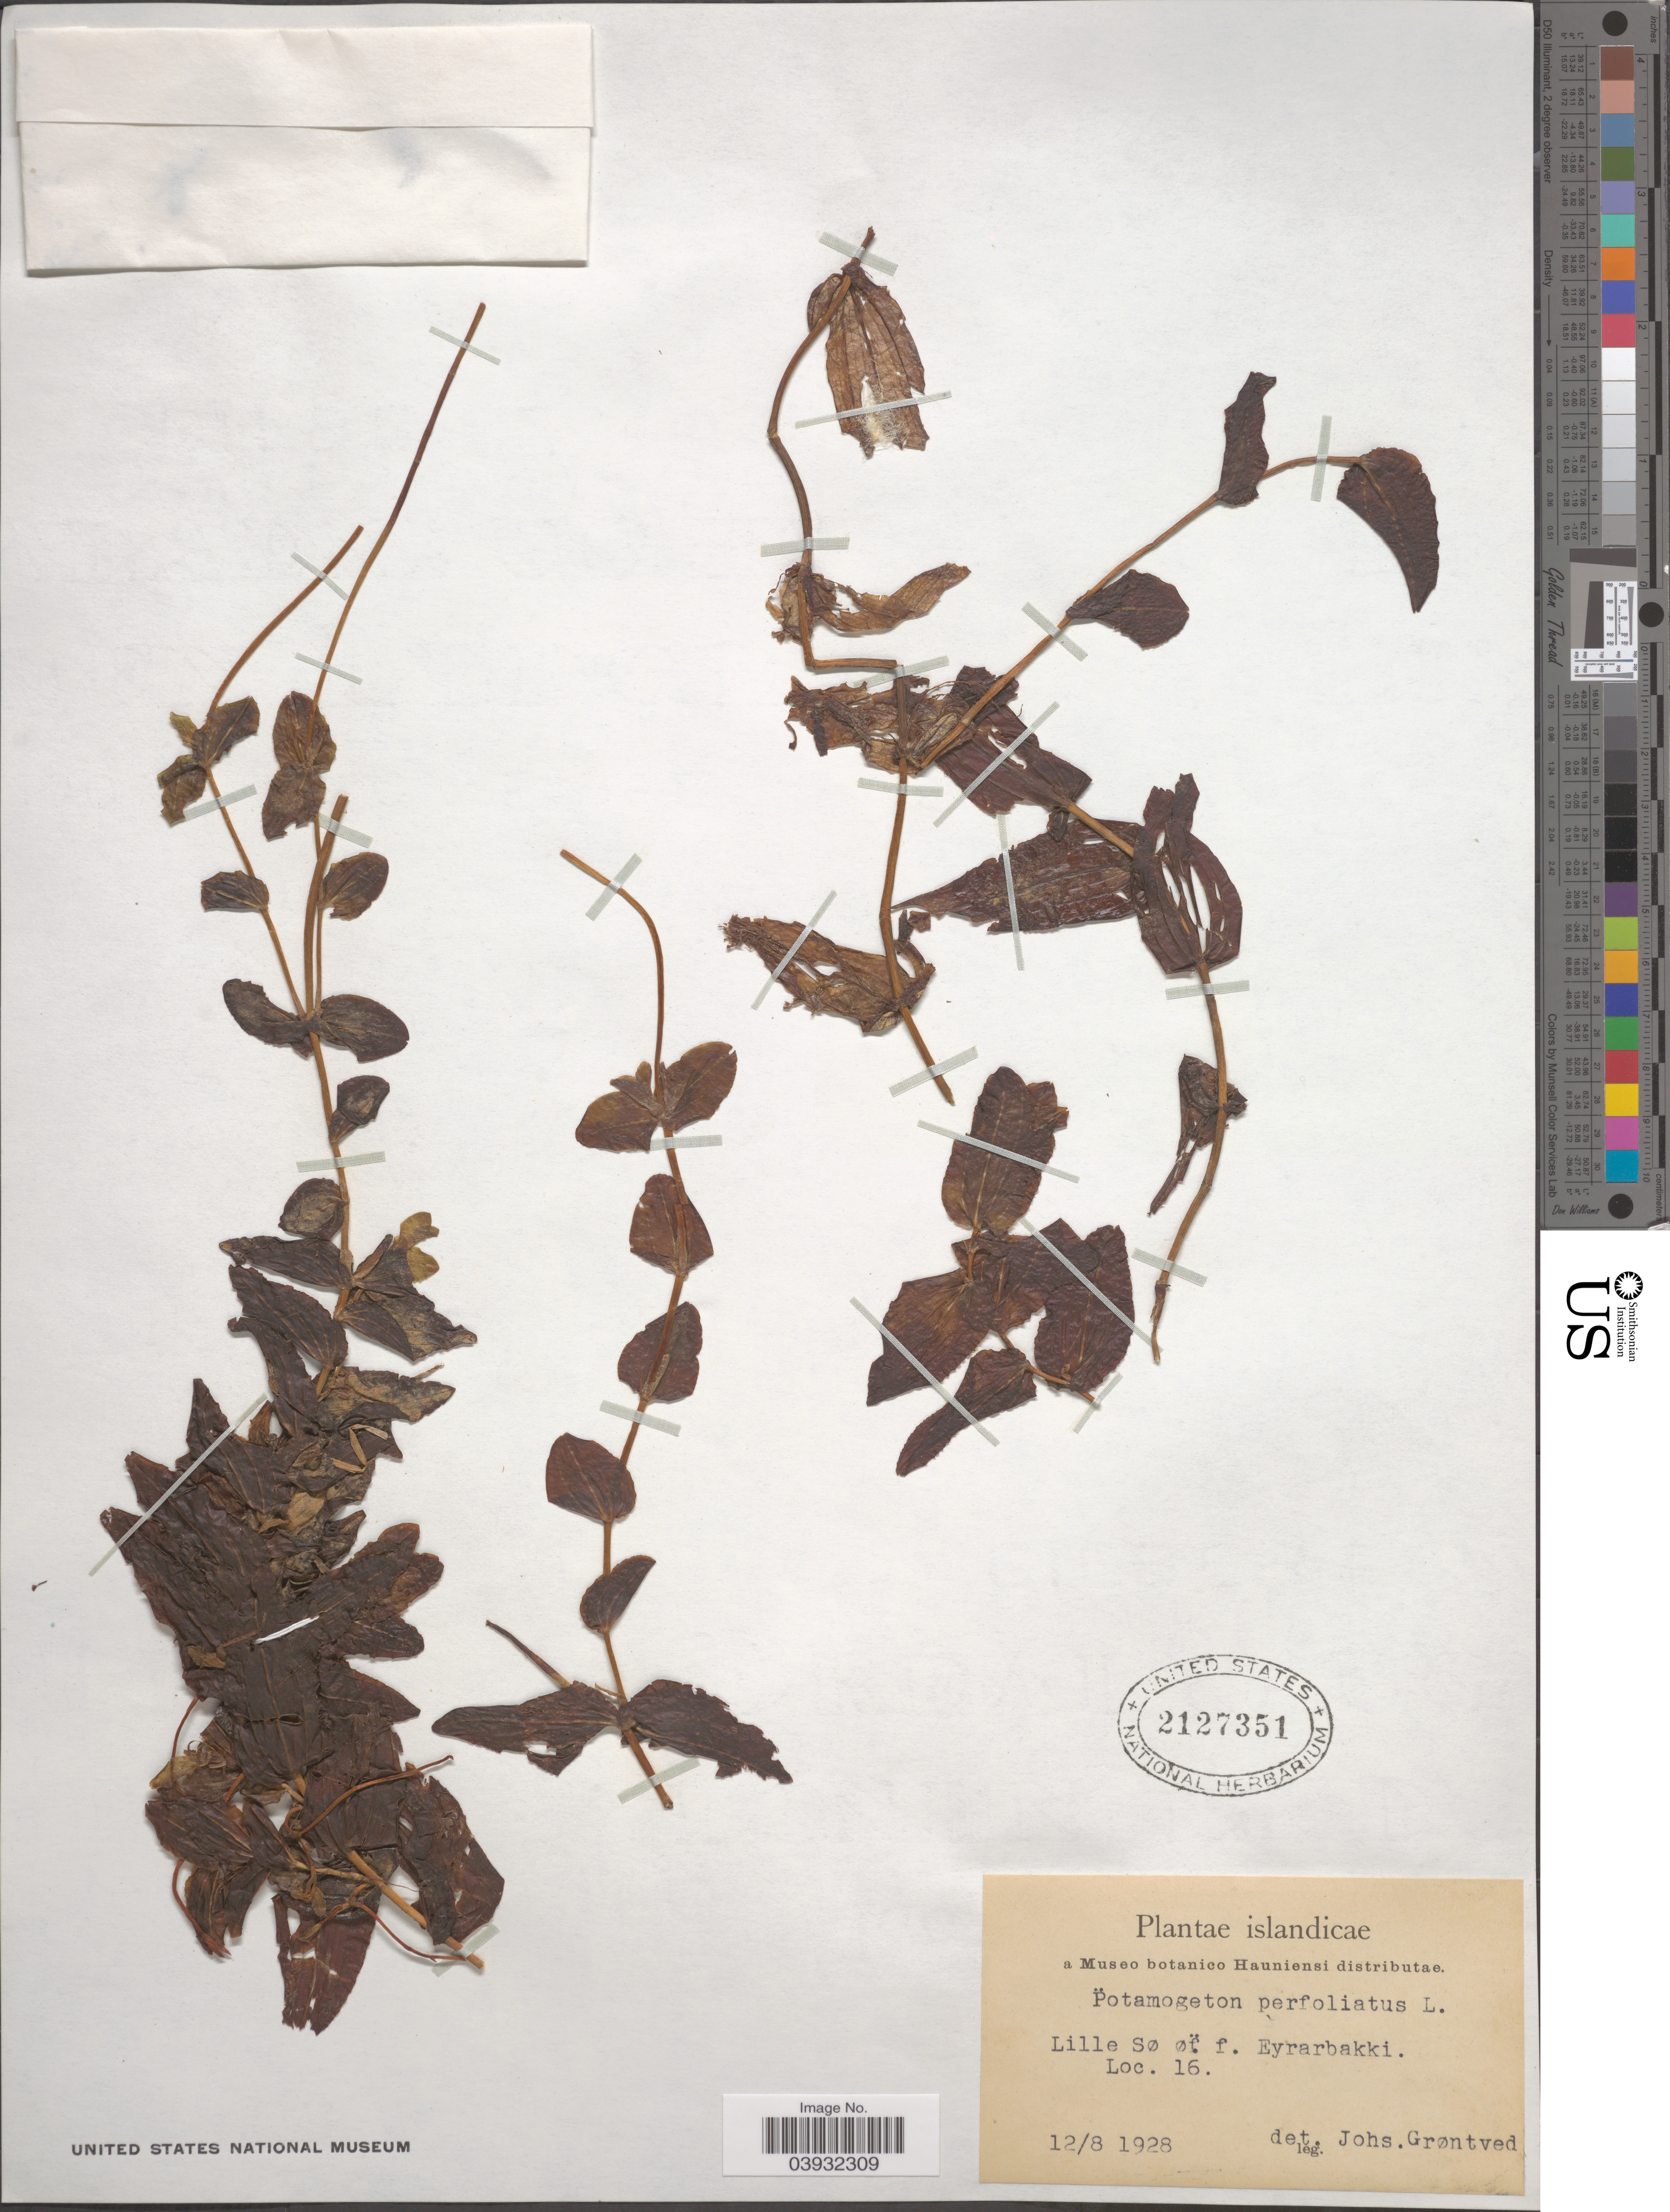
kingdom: Plantae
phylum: Tracheophyta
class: Liliopsida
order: Alismatales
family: Potamogetonaceae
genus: Potamogeton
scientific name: Potamogeton perfoliatus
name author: L.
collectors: J. Grøntved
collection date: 1928-08-12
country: Iceland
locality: Islandicae. Lille Sø øf f. Eyrarbakki. Loc. 16.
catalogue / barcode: US 2127351